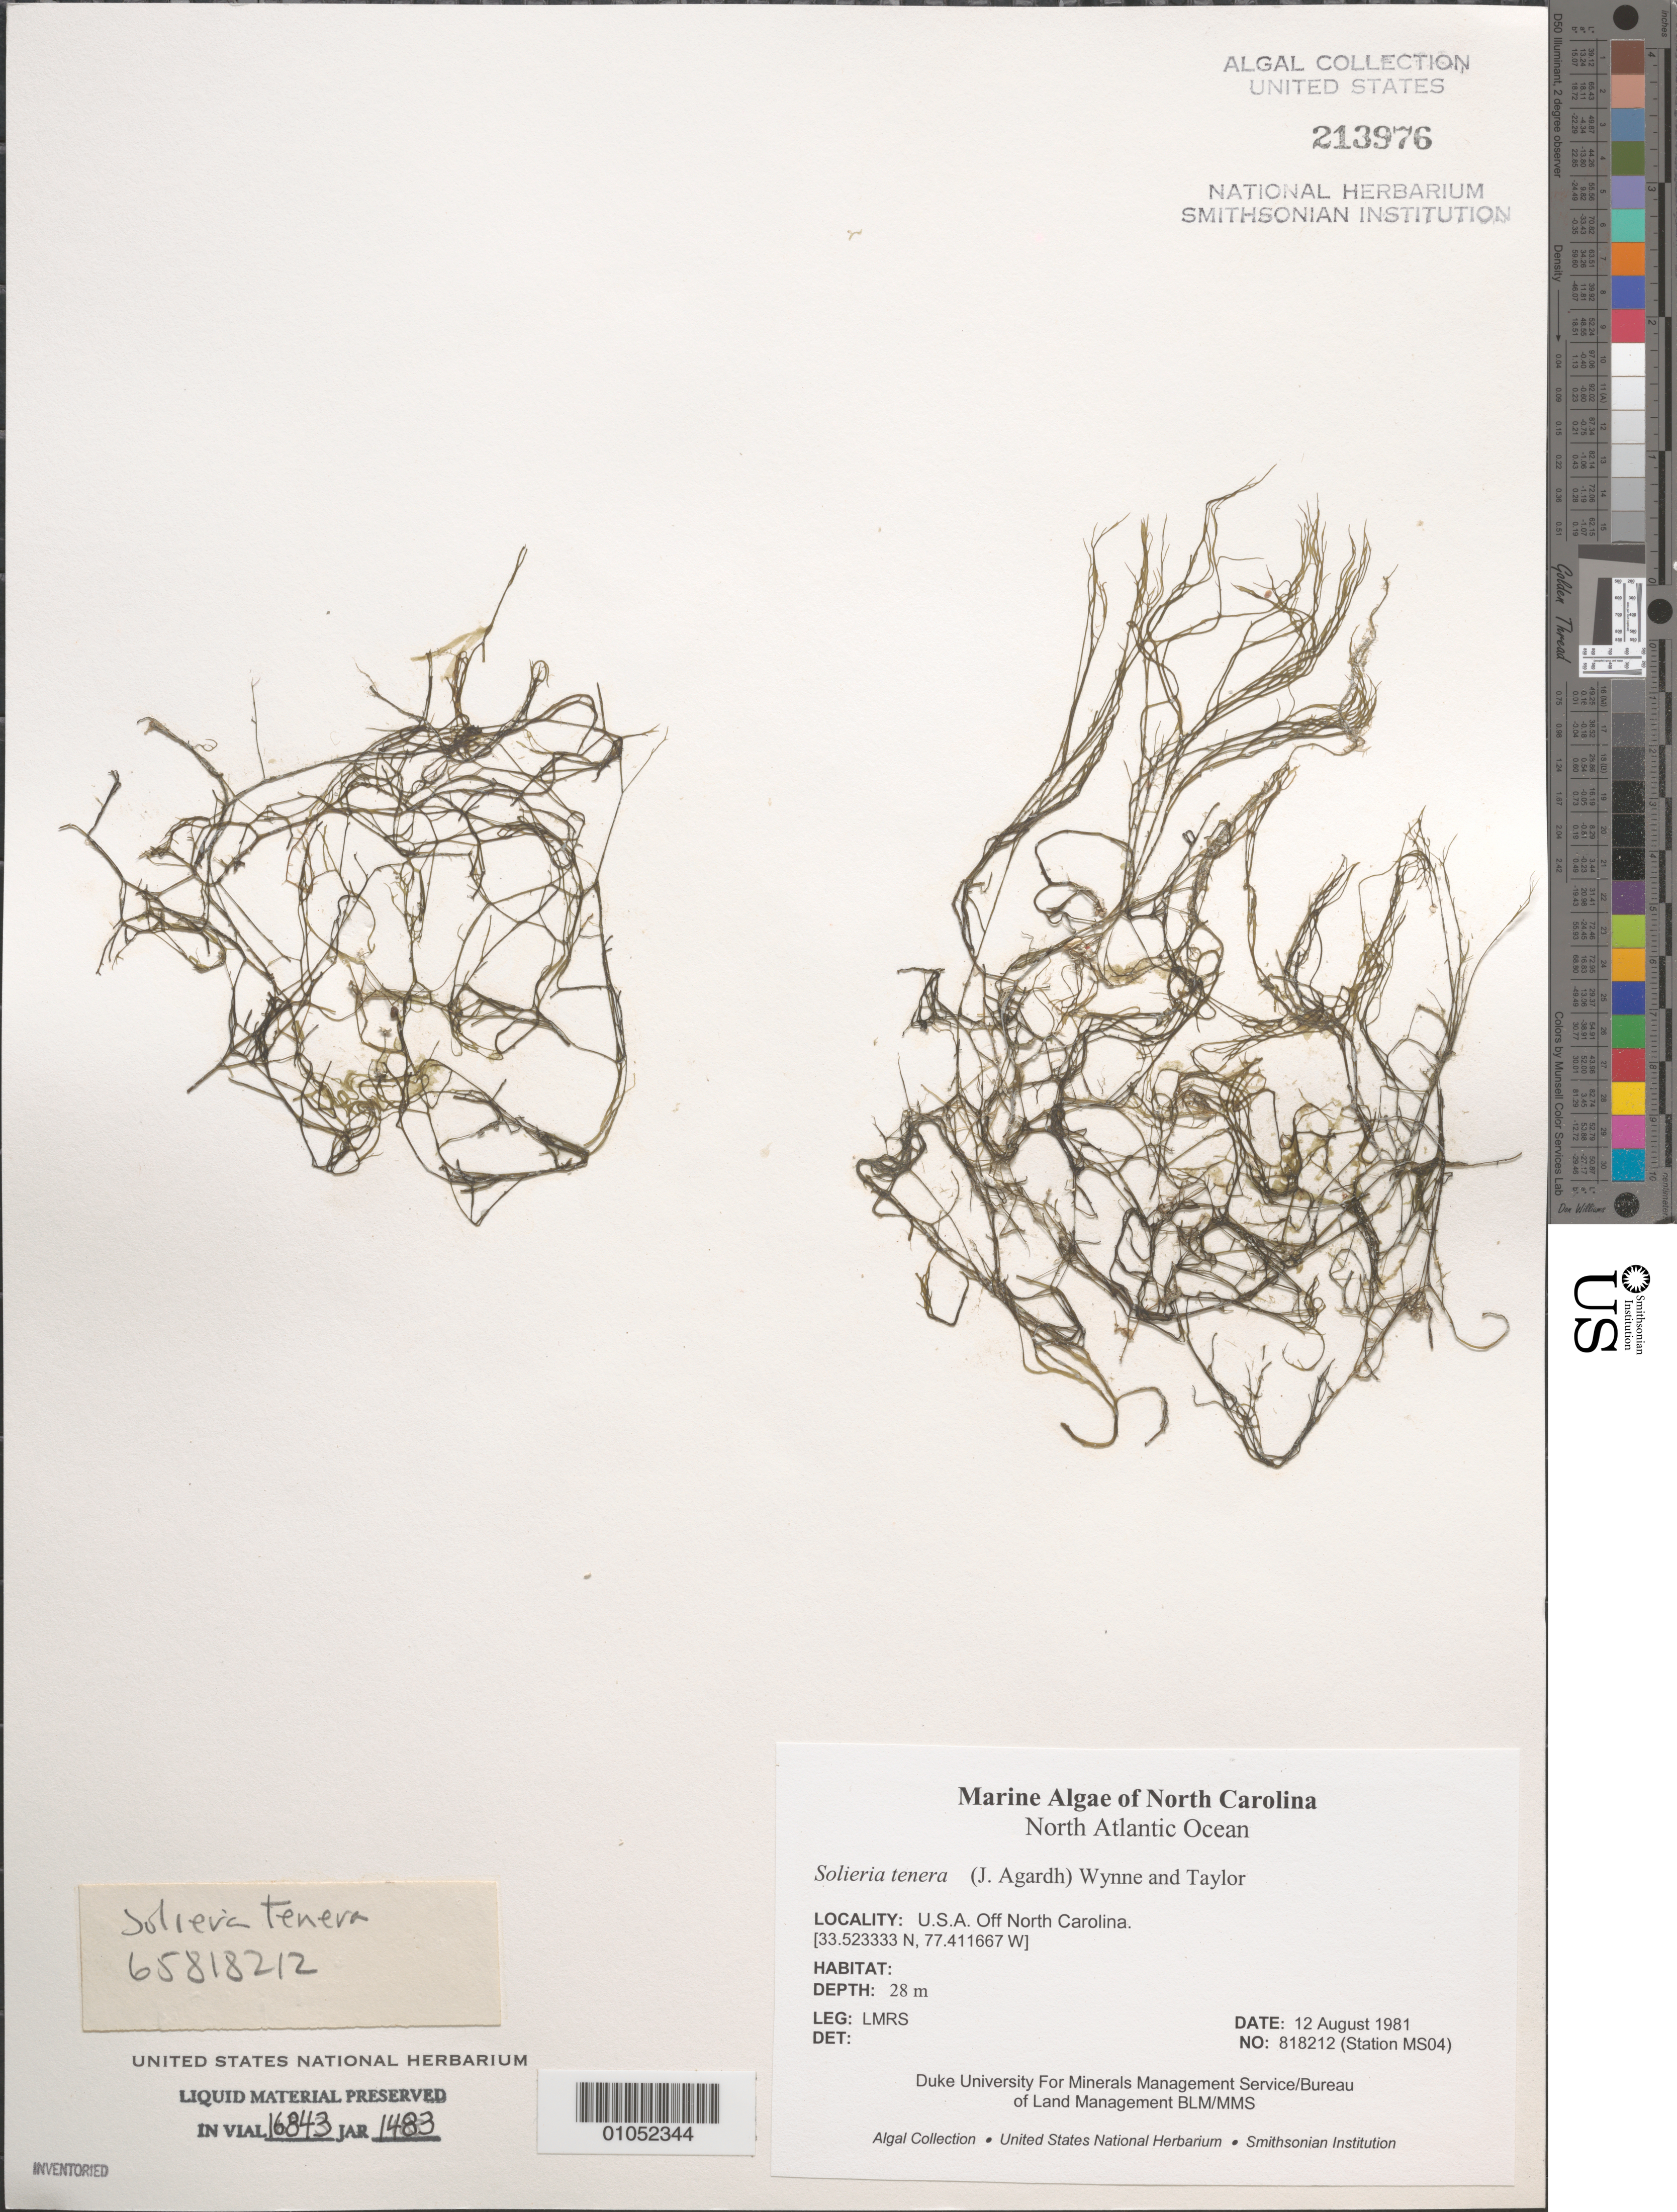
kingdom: Plantae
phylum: Rhodophyta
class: Florideophyceae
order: Gigartinales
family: Solieriaceae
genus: Solieria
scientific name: Solieria filiformis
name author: (Kütz.) P.W. Gabrielson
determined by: Algae name updating Project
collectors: LMRS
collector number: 818212 (Station MS04)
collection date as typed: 12 Aug 1981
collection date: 1981-08-12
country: United States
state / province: North Carolina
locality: North Atlantic Ocean off North Carolina coast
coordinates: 33.523333 N; 33.523333 N, 77.411667 W; 77.4116667 W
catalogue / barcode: US 213976